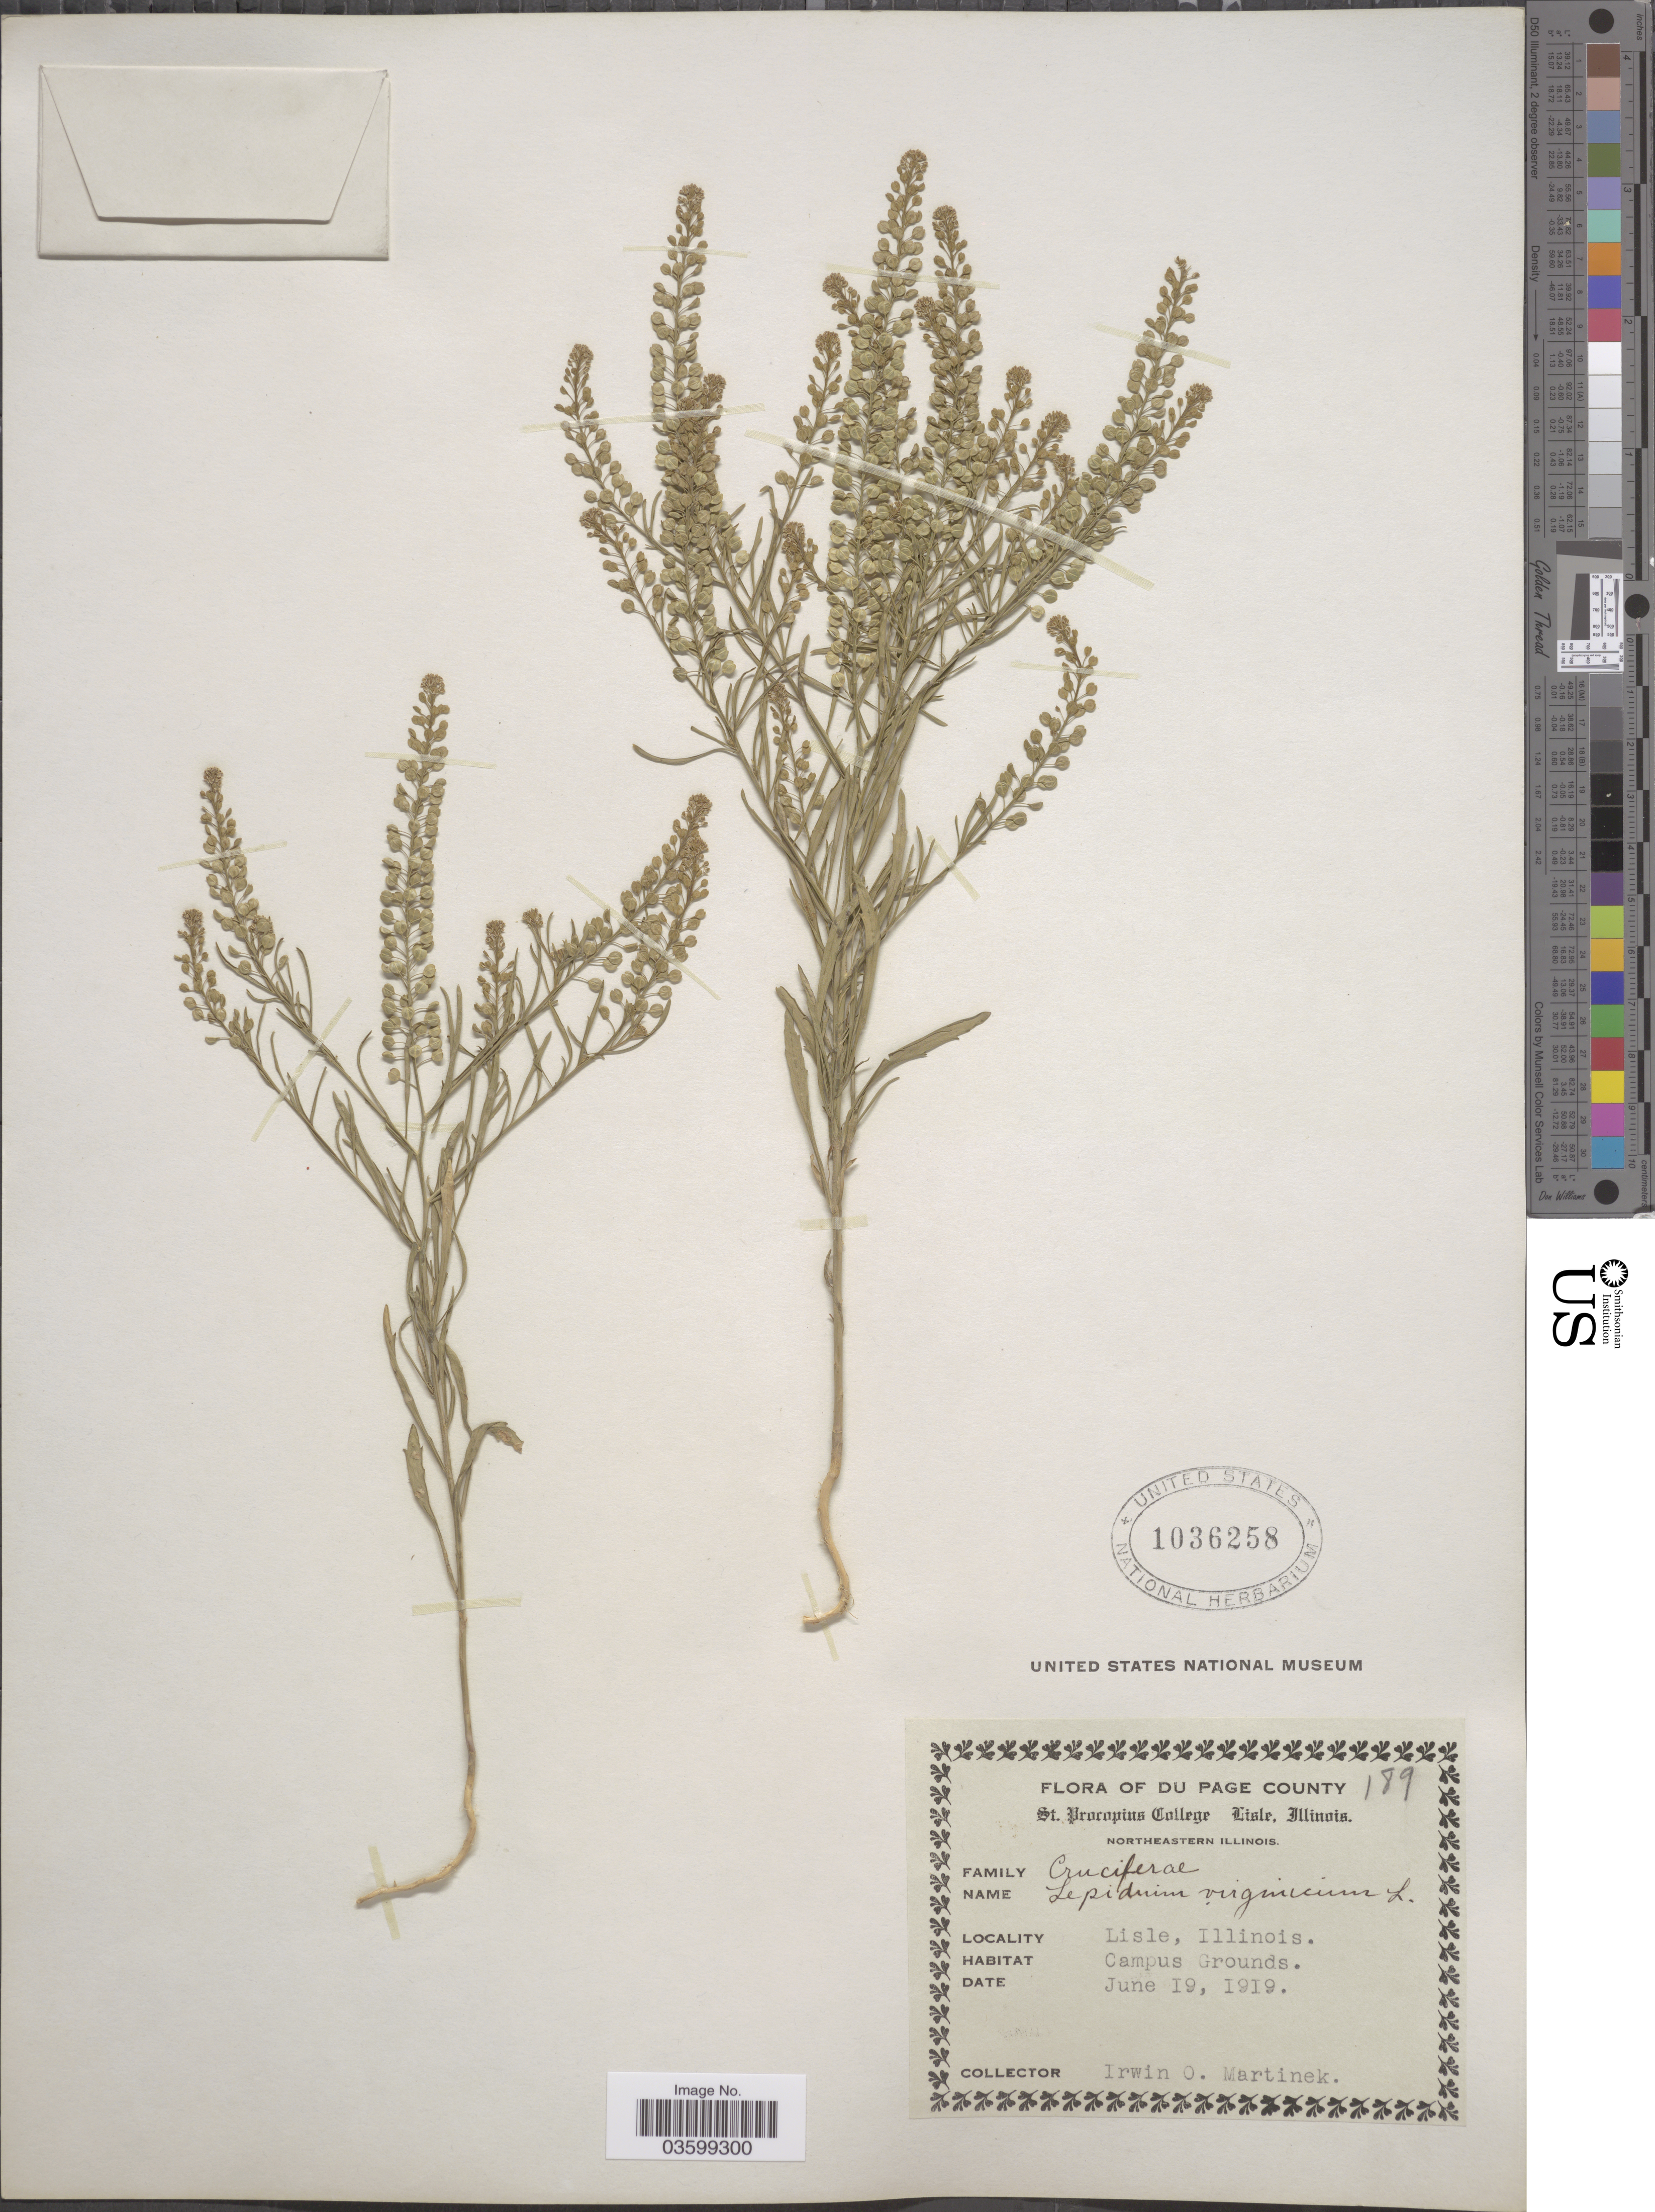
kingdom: Plantae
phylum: Tracheophyta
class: Magnoliopsida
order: Brassicales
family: Brassicaceae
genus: Lepidium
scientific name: Lepidium virginicum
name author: L.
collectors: I. Martinek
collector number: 189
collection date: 1919-06-19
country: United States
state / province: Illinois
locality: Page County. Northeastern Illinois. Lisle. Campus Grounds.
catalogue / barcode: US 1036258